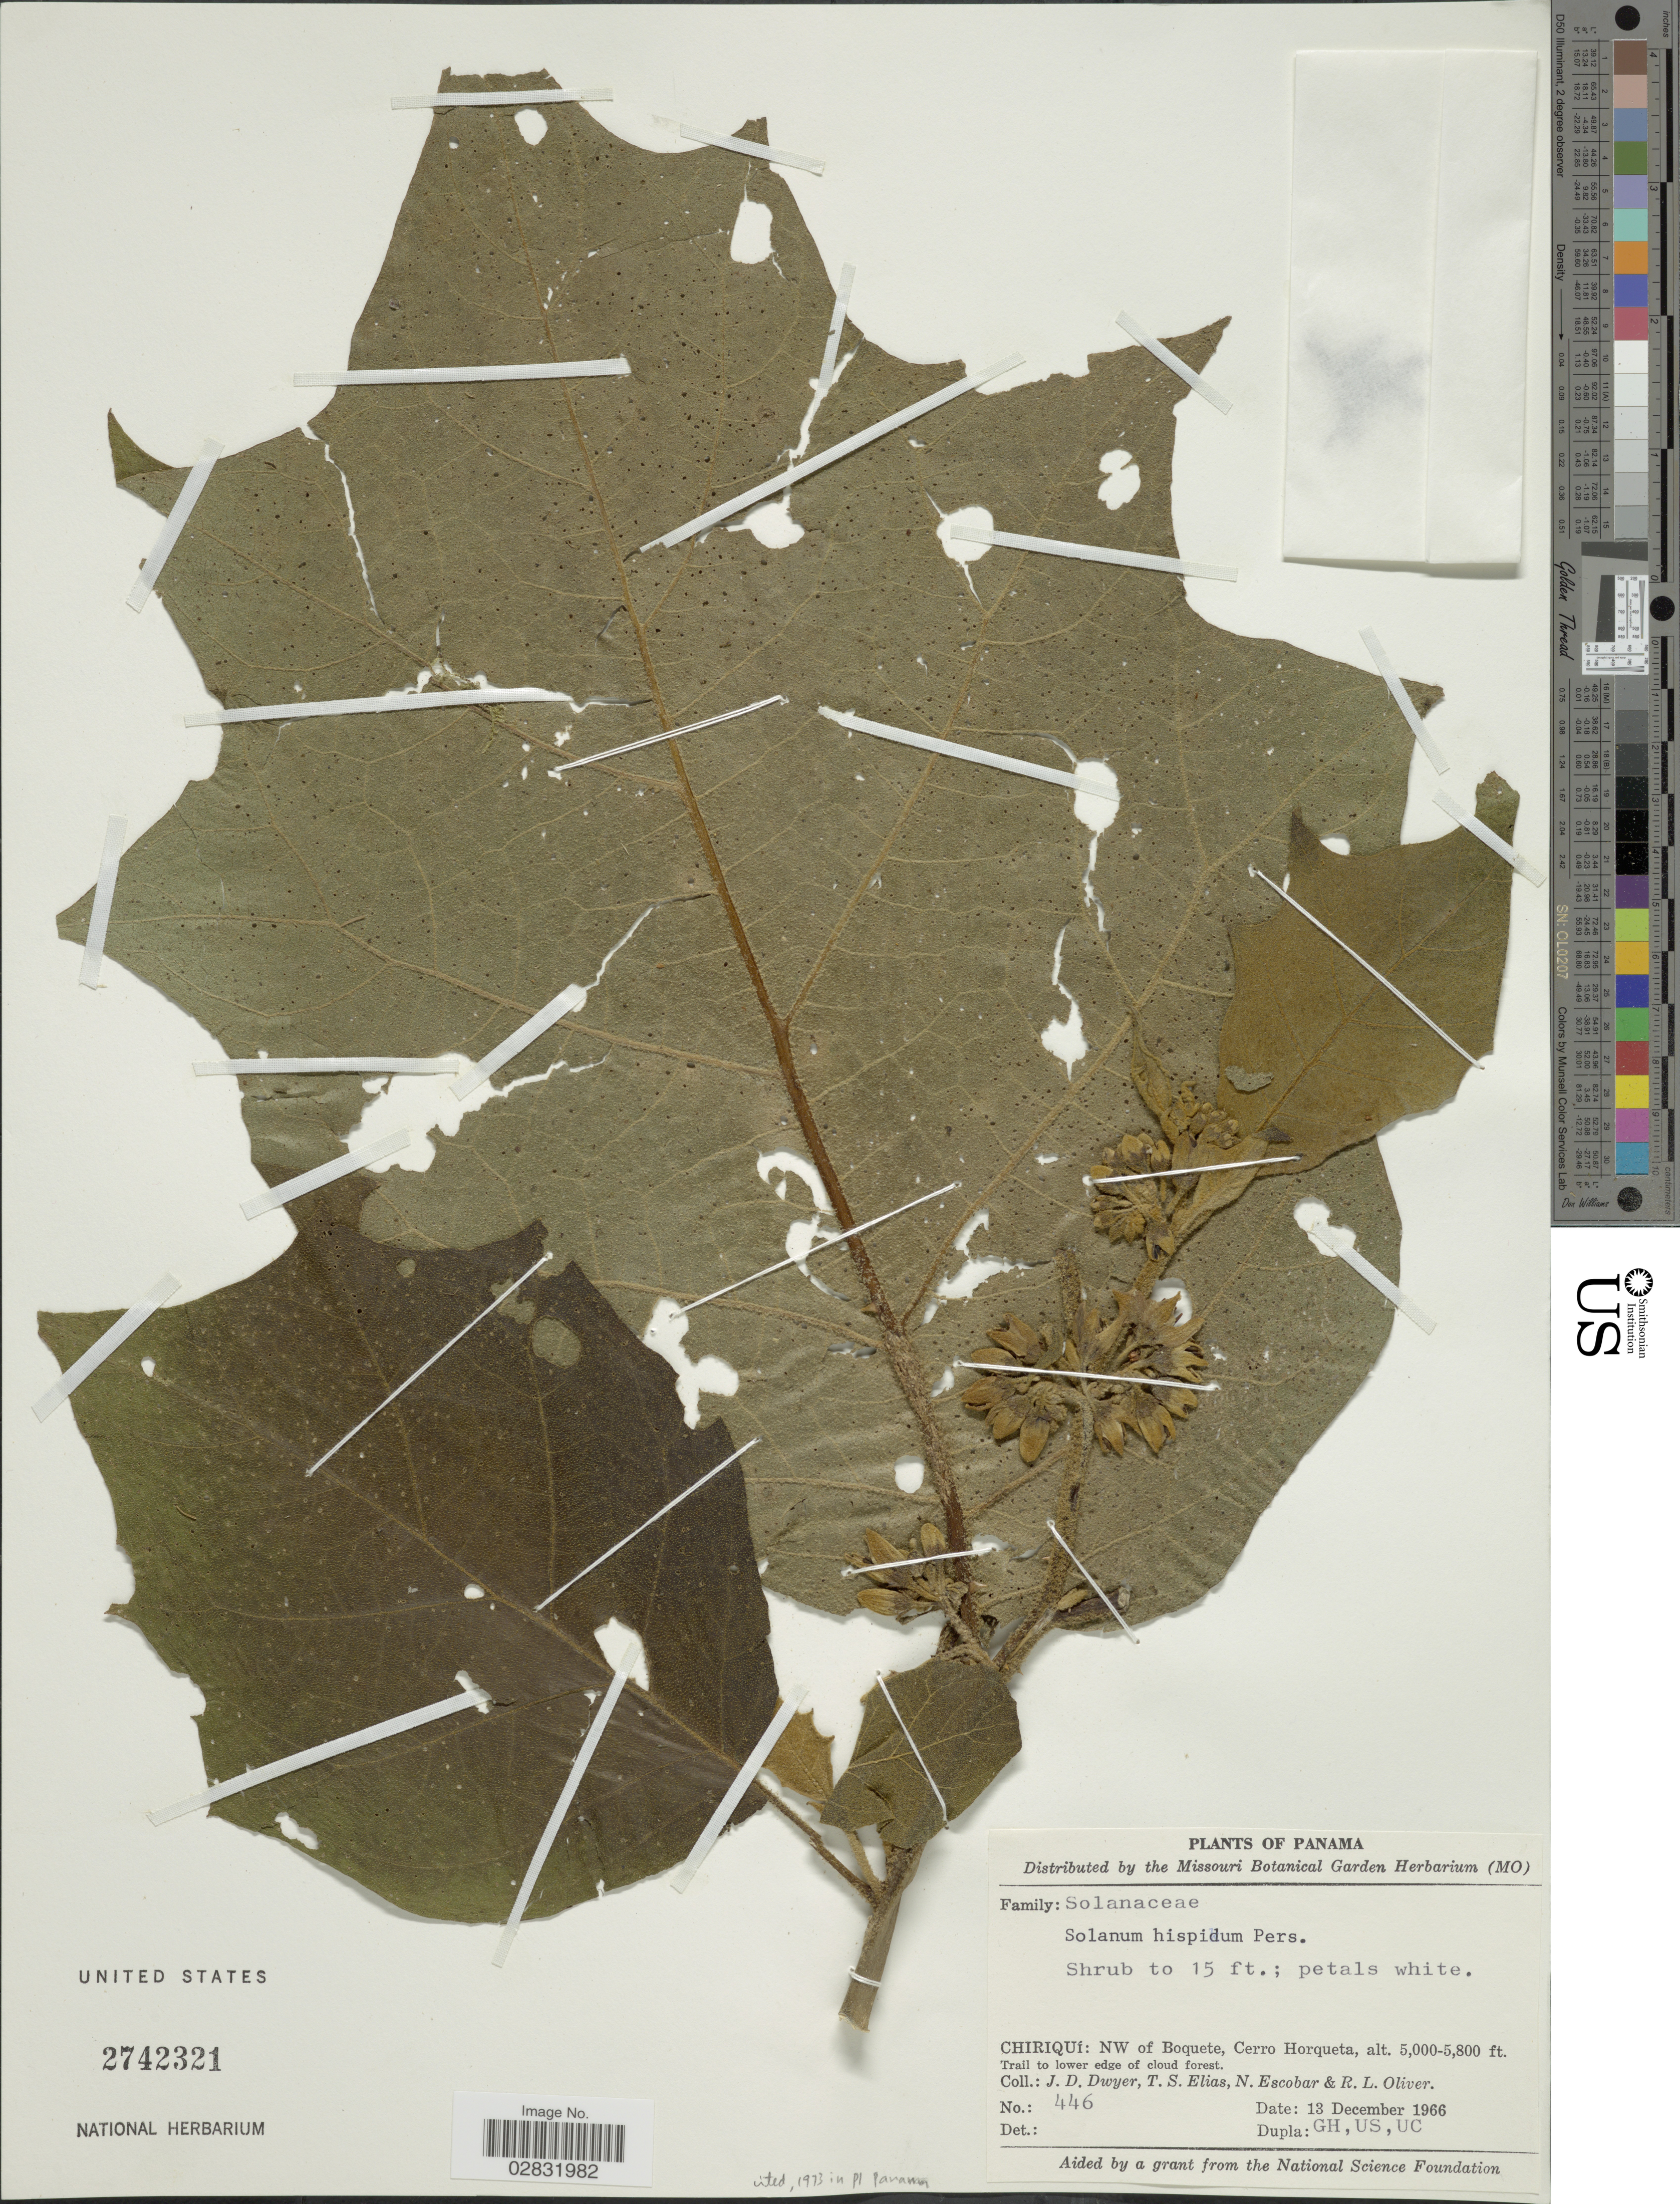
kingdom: Plantae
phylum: Tracheophyta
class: Magnoliopsida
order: Solanales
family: Solanaceae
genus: Solanum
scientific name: Solanum hispidum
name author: Pers.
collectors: J. D. Dwyer, T. S. Elias, N. Escobar & R. Oliver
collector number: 446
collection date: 1966-12-13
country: Panama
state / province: Chiriqui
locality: NW of Boquete, Cerro Horqueta.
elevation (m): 1524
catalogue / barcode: US 2742321